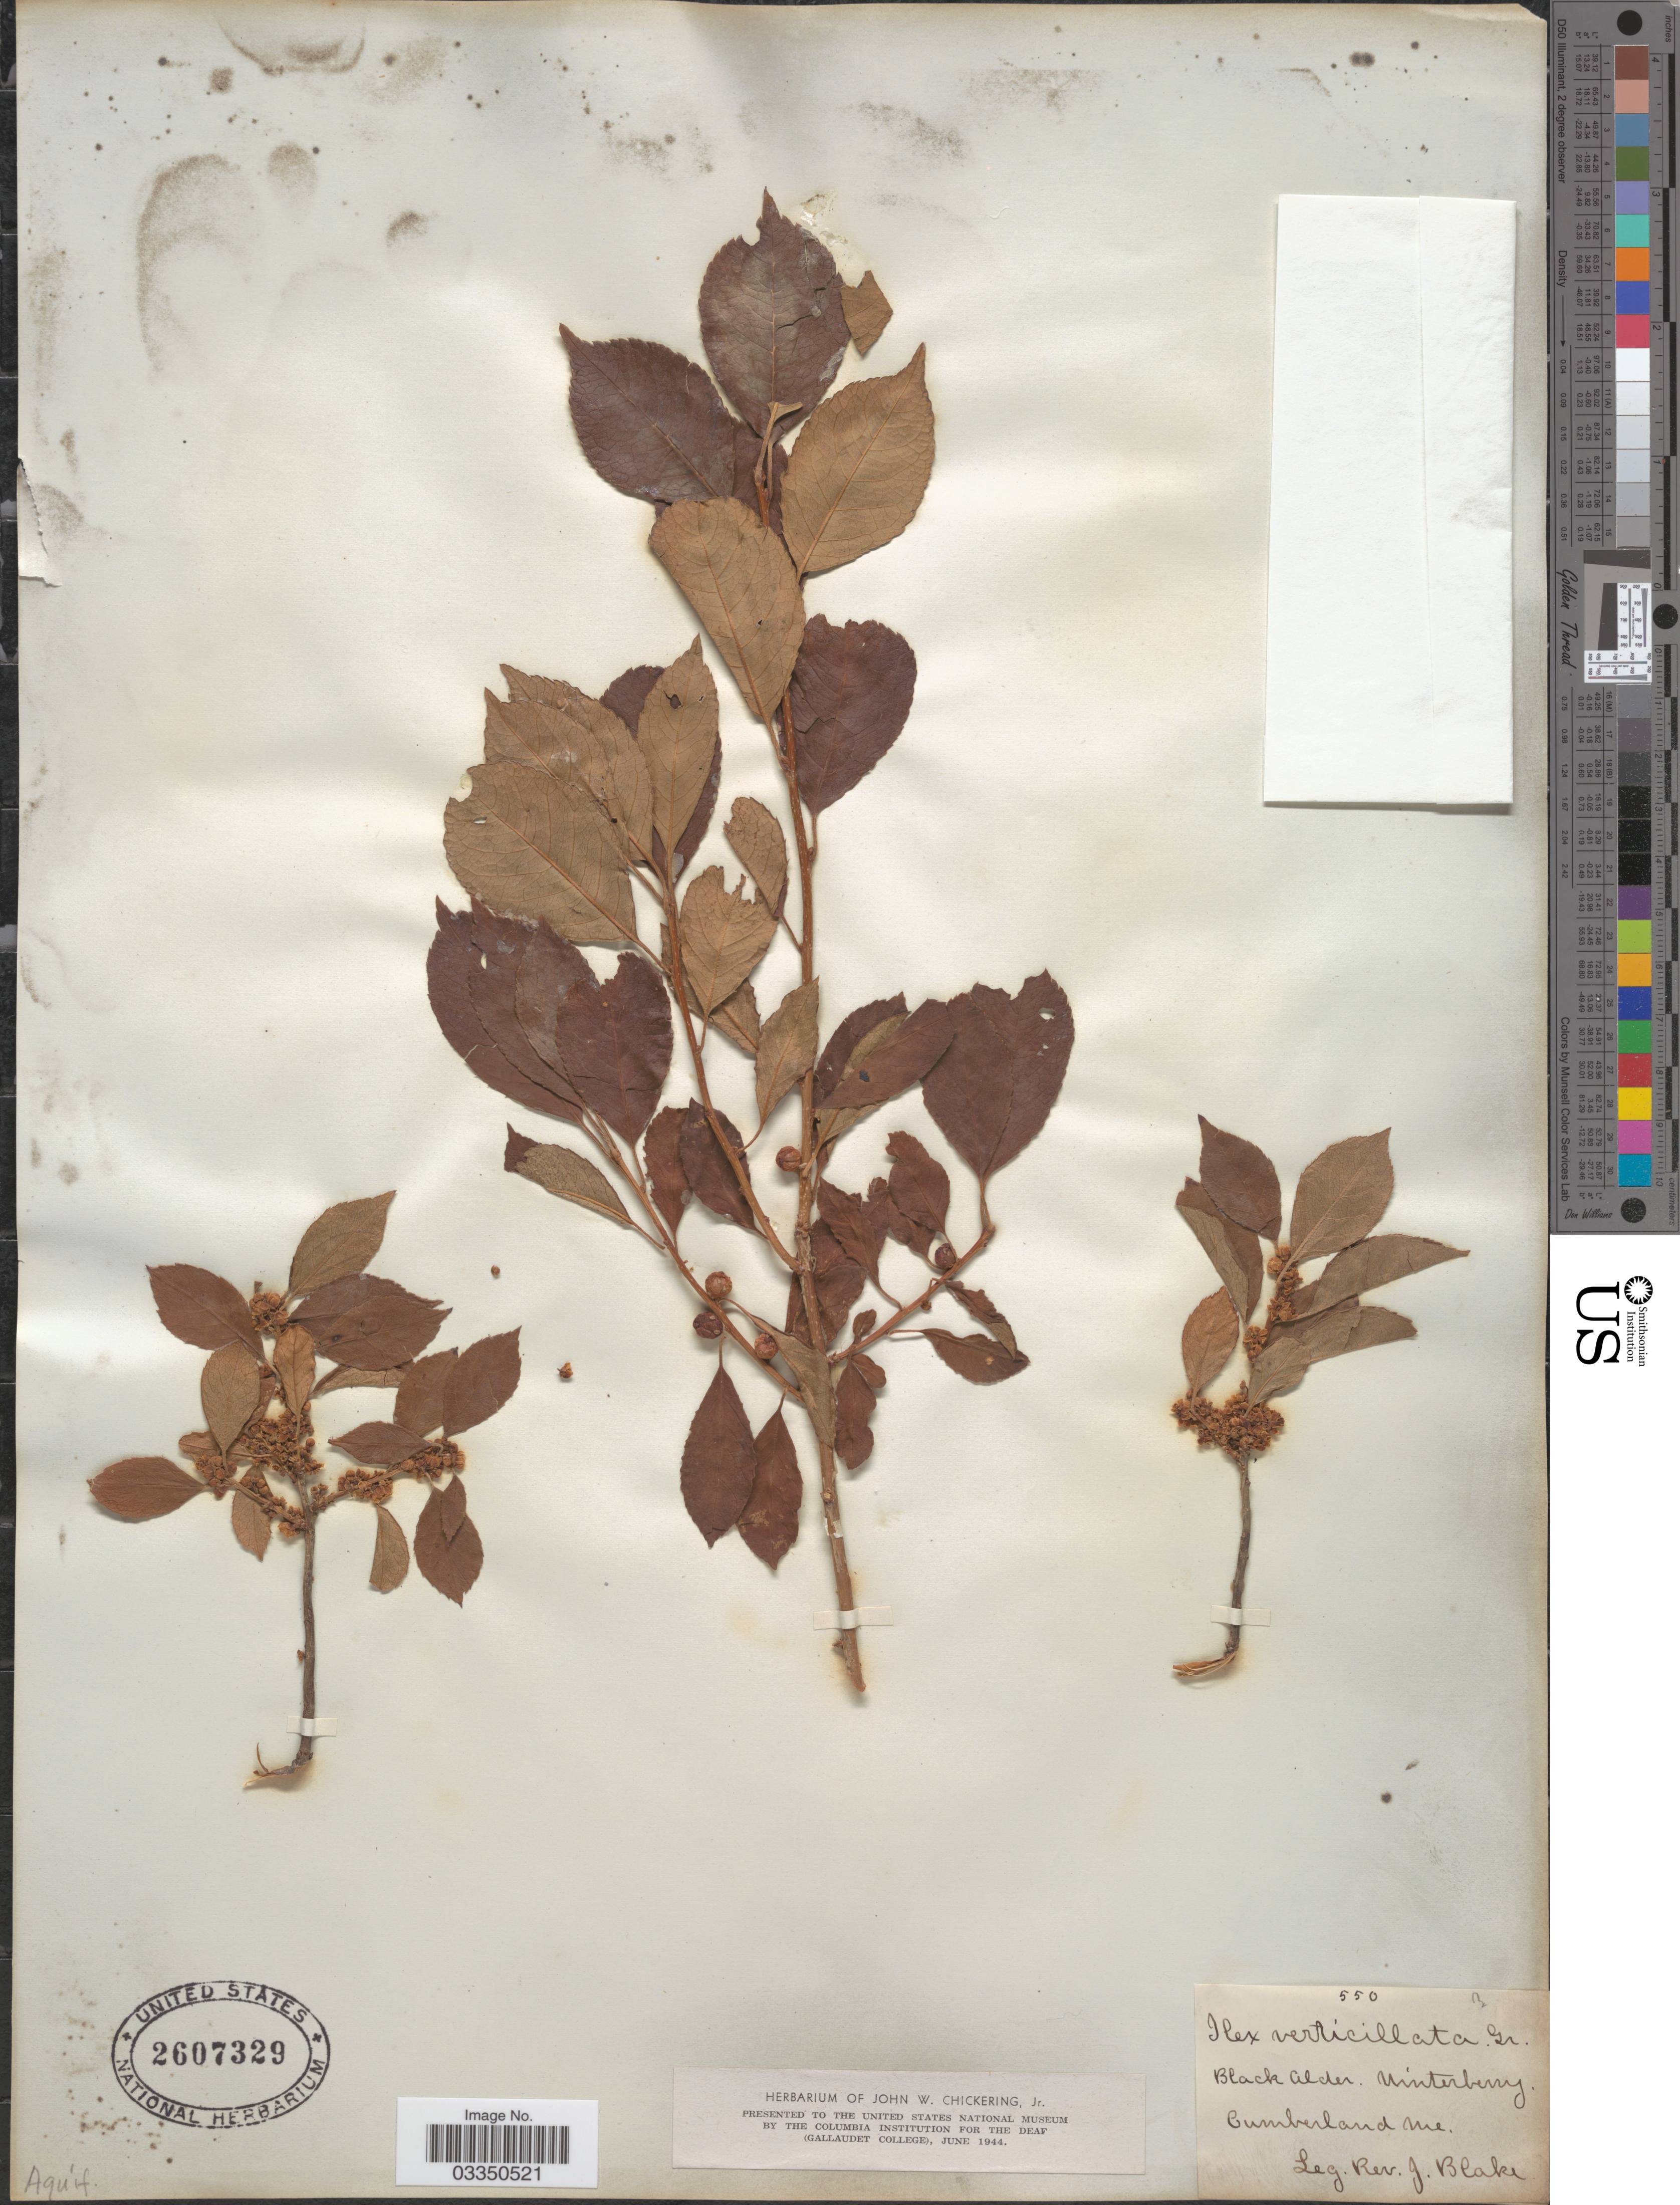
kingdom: Plantae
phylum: Tracheophyta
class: Magnoliopsida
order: Aquifoliales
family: Aquifoliaceae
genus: Ilex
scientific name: Ilex verticillata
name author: (L.) A. Gray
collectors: J. Blake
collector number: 550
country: United States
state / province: Maine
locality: Black Alder. Winterberry. Cumberland.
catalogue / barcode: US 2607329